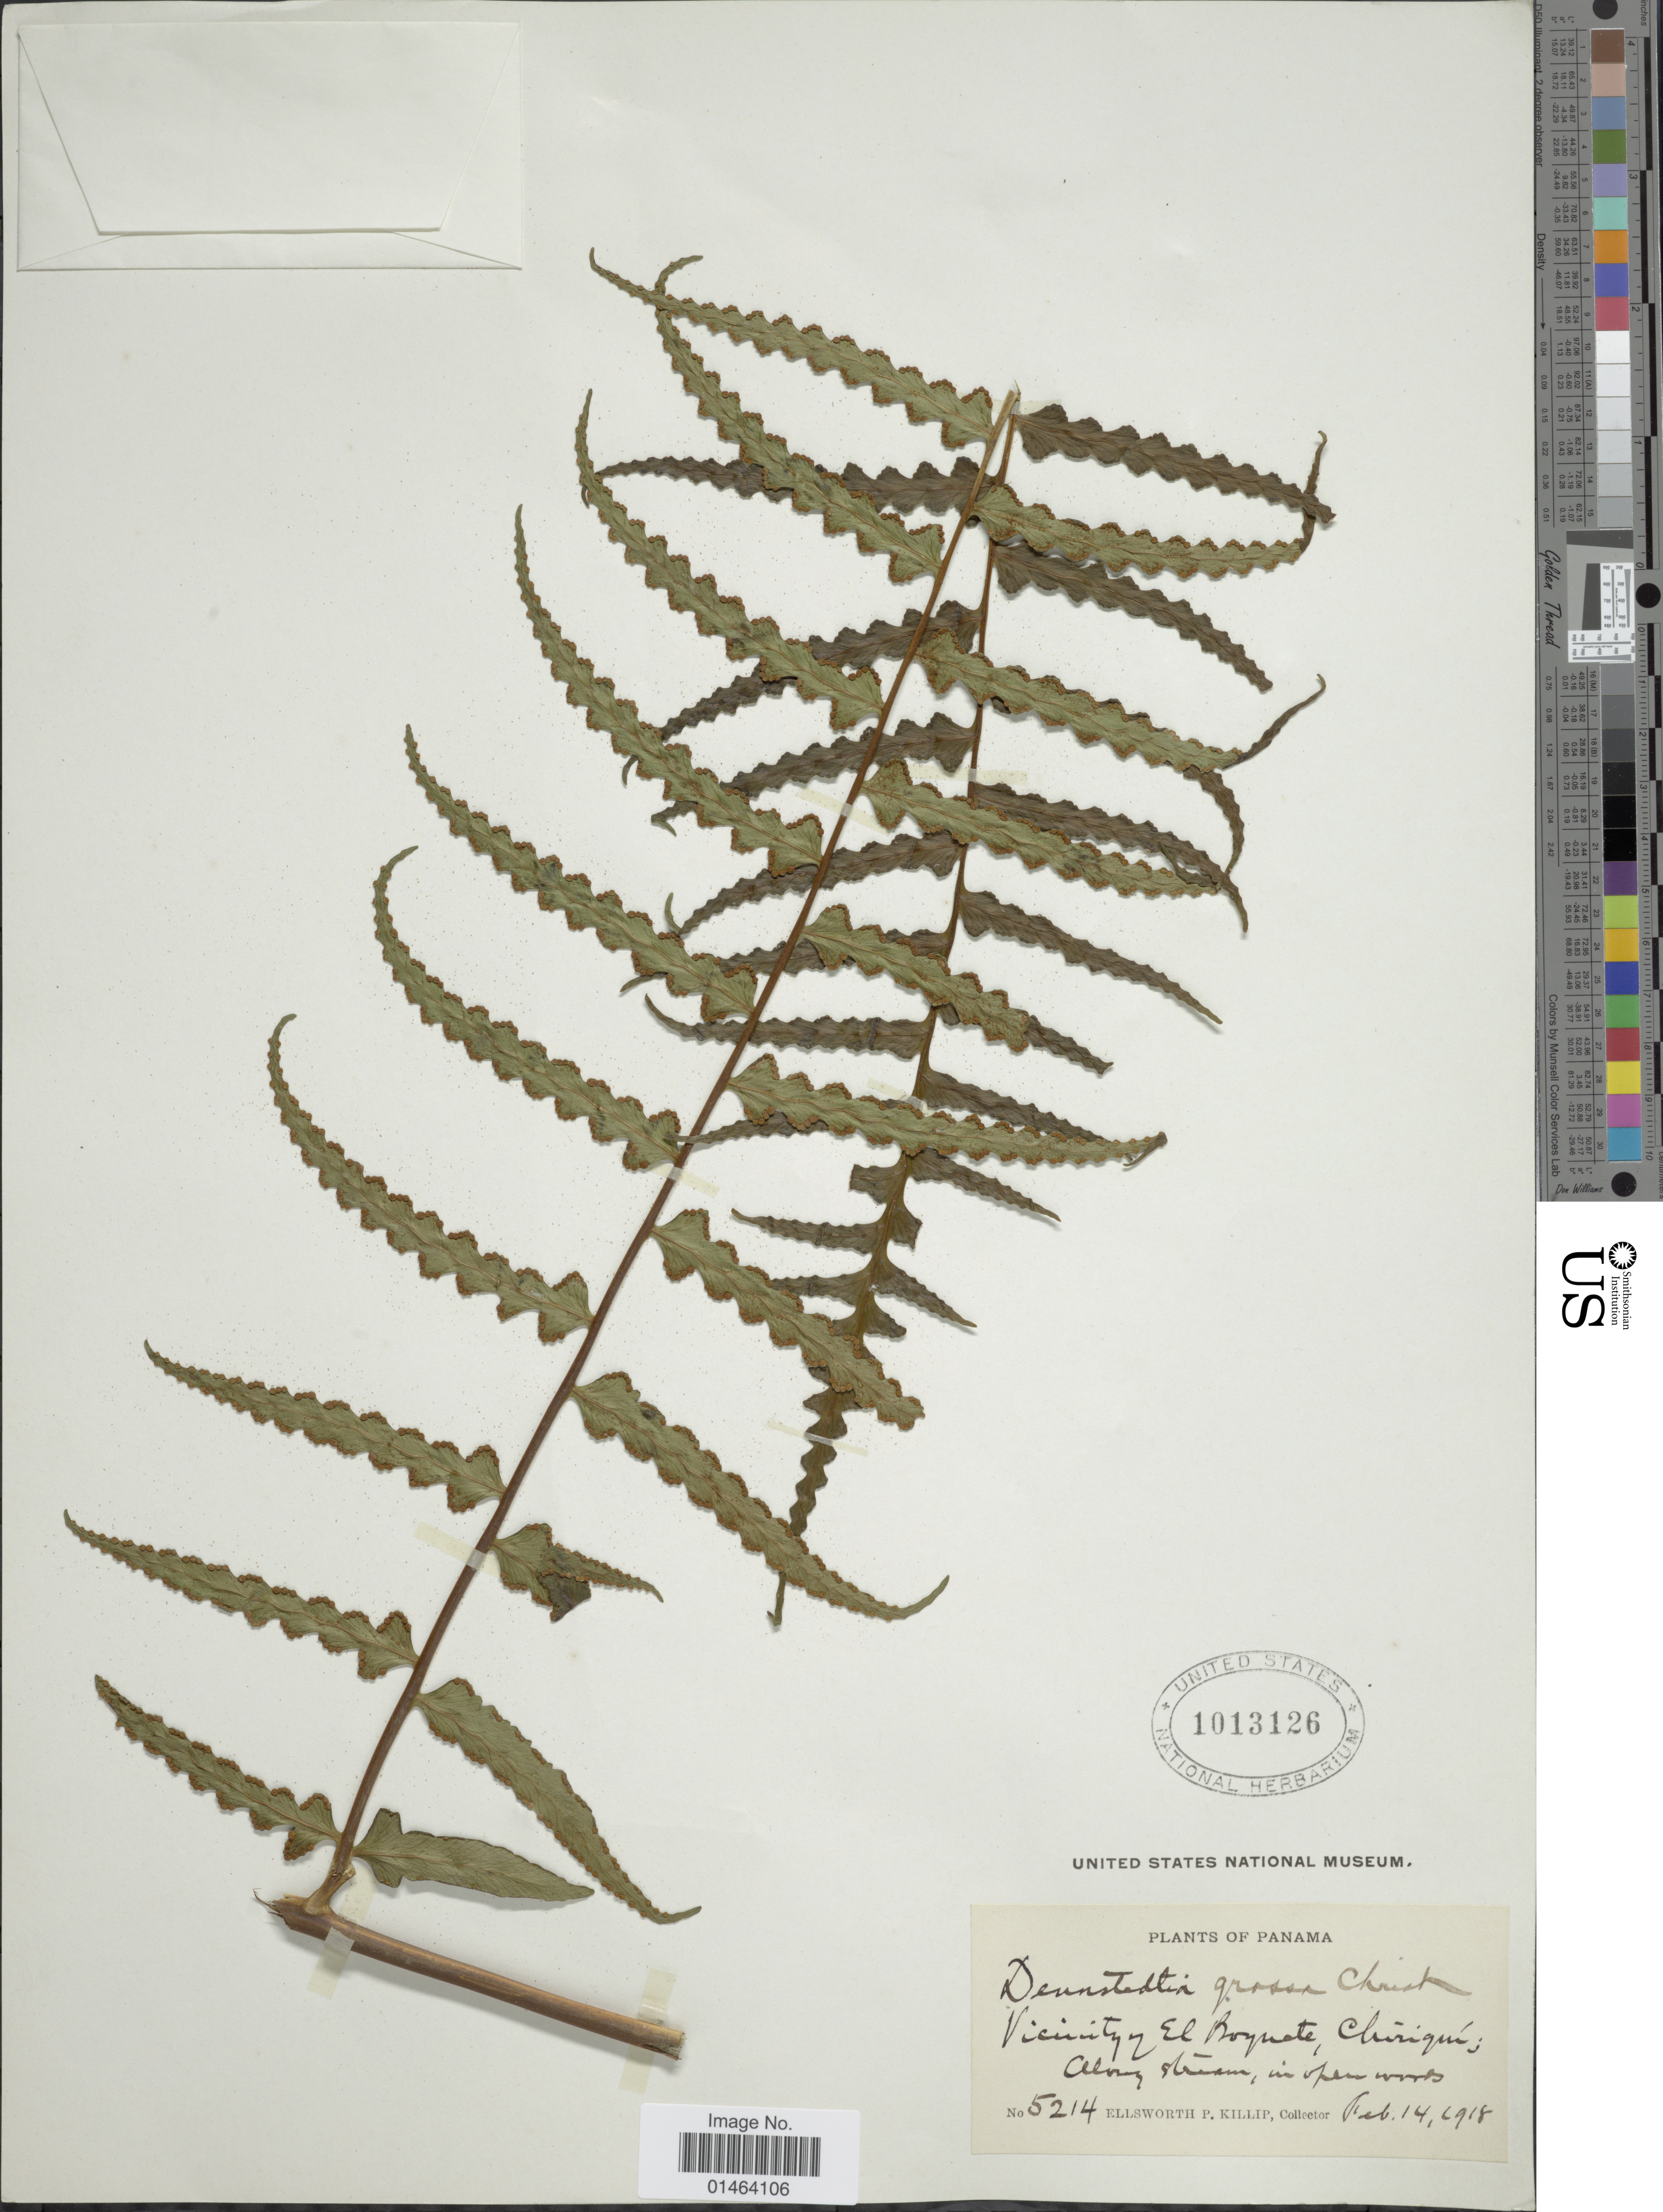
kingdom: Plantae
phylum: Tracheophyta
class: Polypodiopsida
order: Polypodiales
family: Dennstaedtiaceae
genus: Dennstaedtia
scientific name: Dennstaedtia coronata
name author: (Sodiro) C. Chr.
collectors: E. P. Killip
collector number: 5214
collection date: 1918-02-14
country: Panama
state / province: Chiriqui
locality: Panama, Vicinity El Boquete, along stream in open woods.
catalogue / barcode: US 1013126